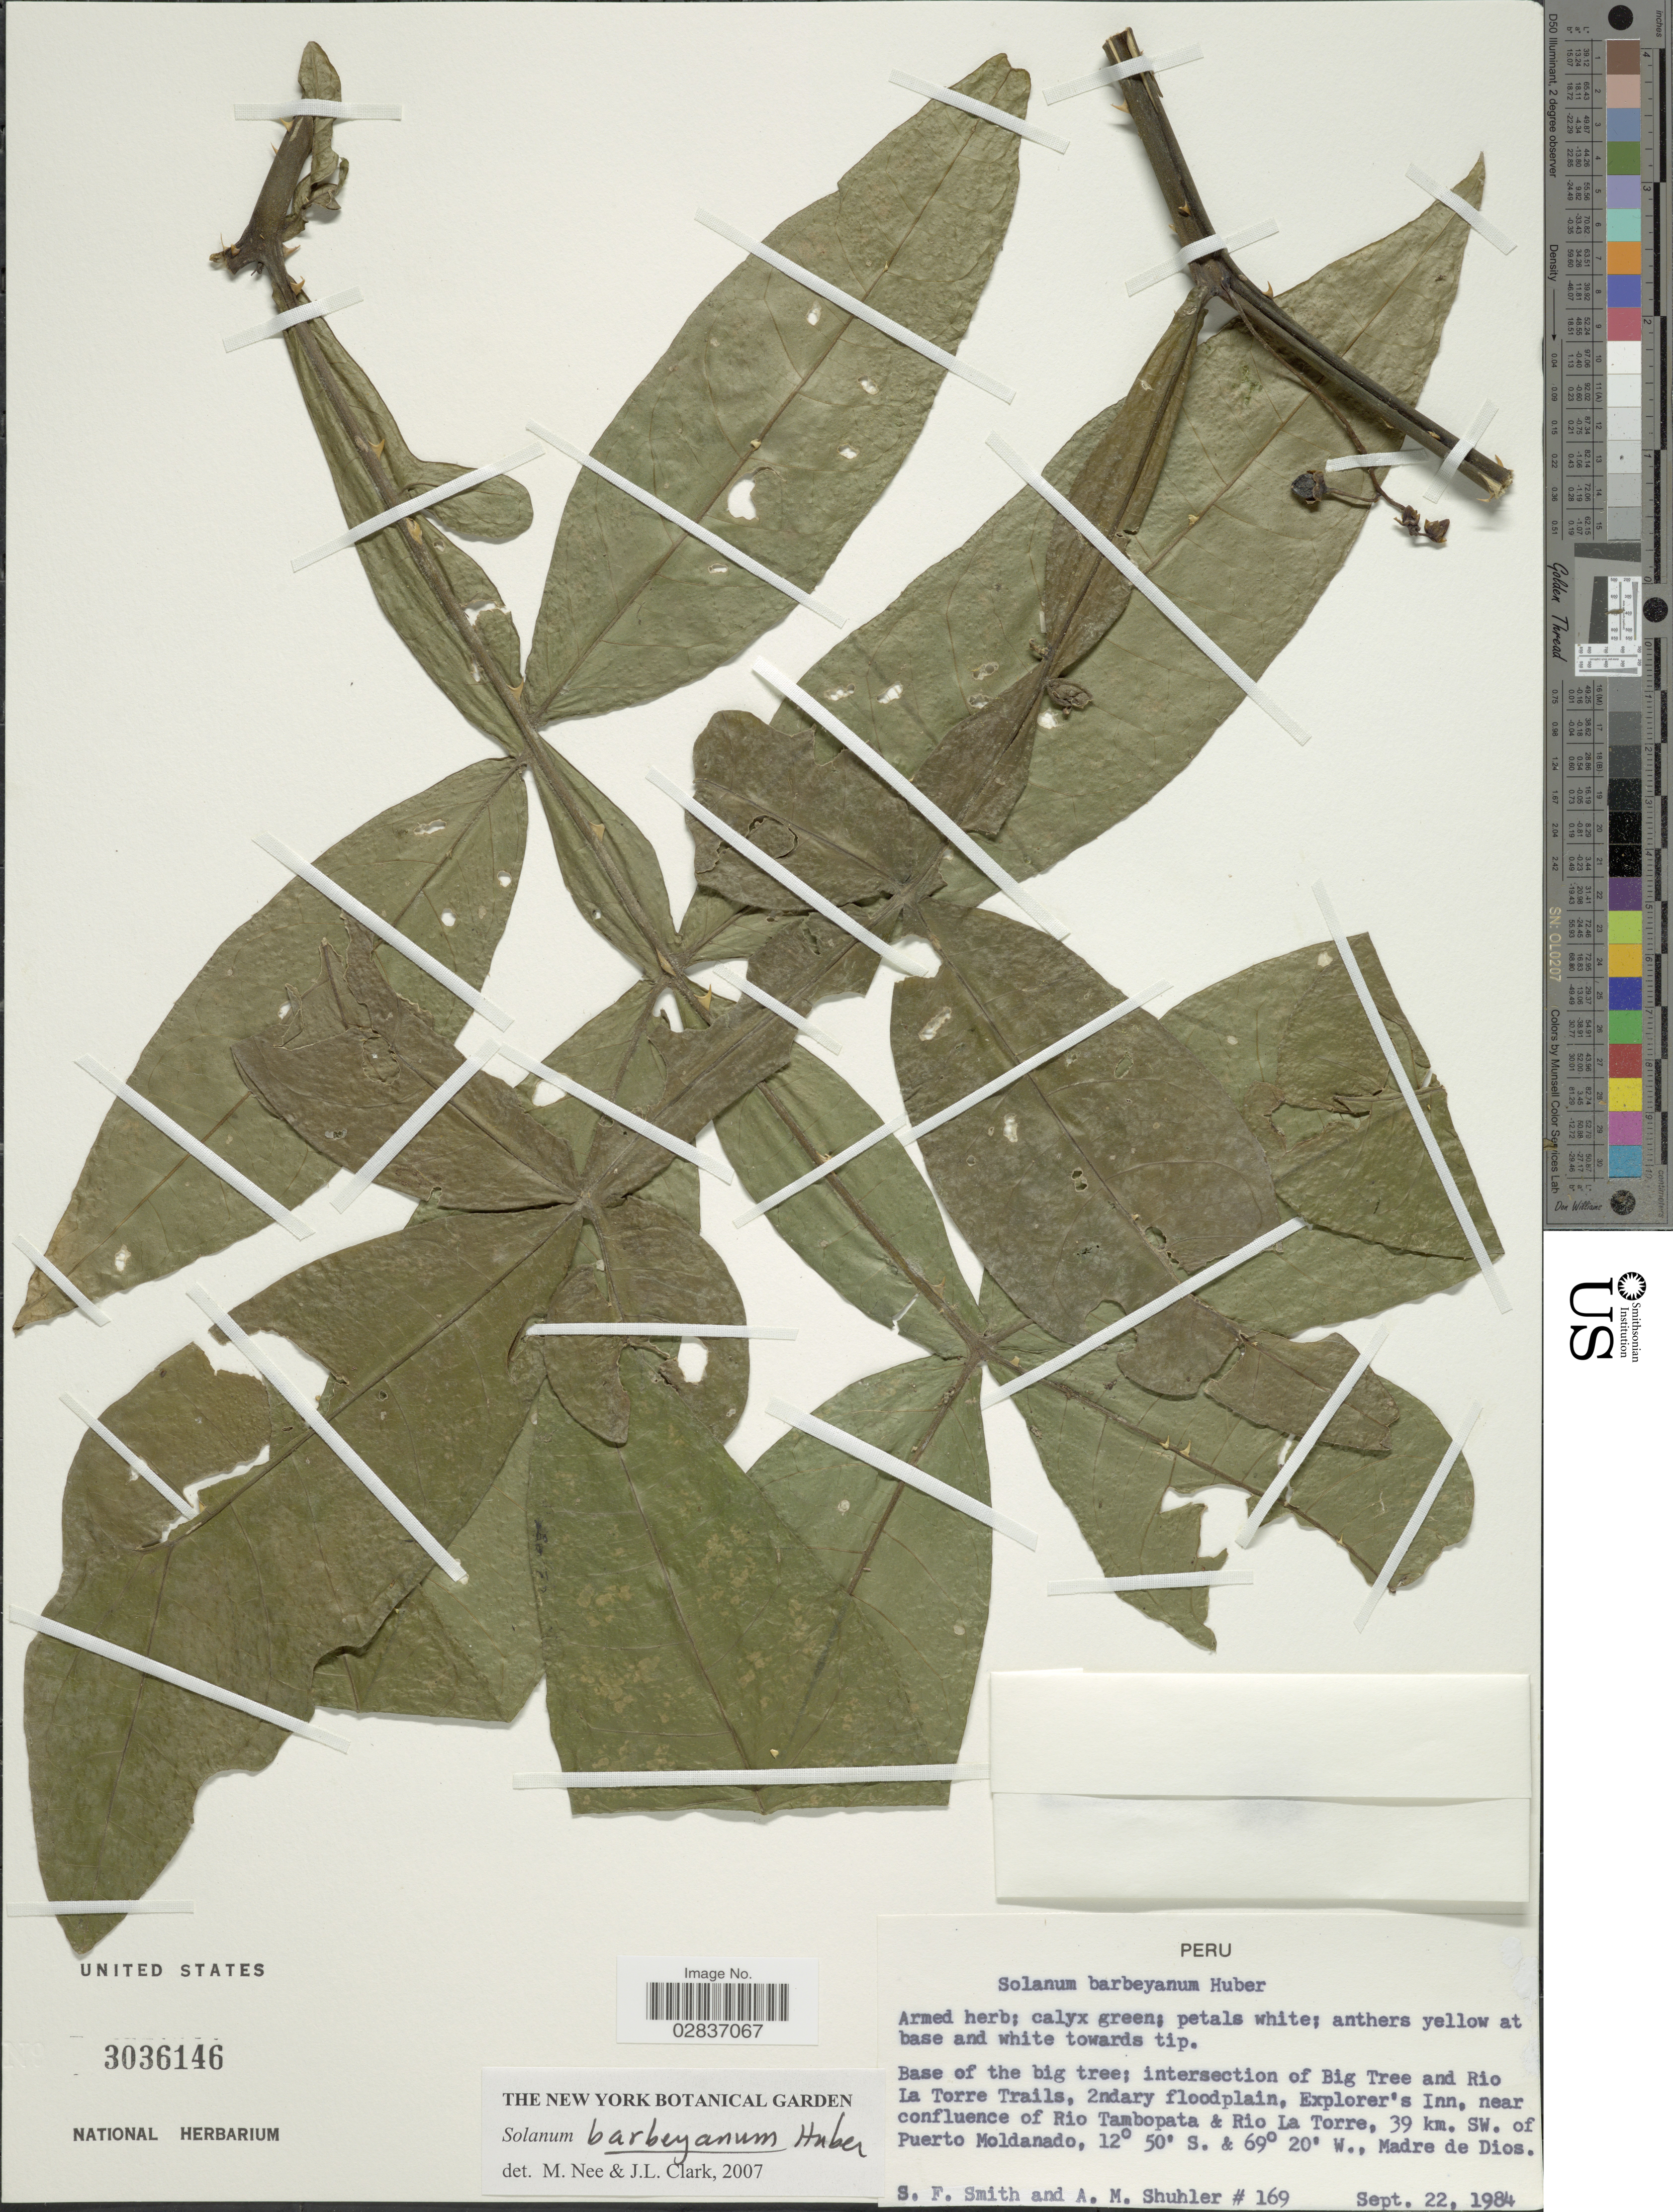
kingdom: Plantae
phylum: Tracheophyta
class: Magnoliopsida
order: Solanales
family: Solanaceae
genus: Solanum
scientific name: Solanum barbeyanum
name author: Huber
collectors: S.F. Smith & A. Shuhler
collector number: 169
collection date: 1984-09-22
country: Peru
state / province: Madre de Dios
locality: Intersection of Big Tree and Rio La Torre Trails, 2ndary floodplain, Explorer's Inn, near confluence of Rio Tambopata & Rio La Torre, 39 km. SW. of Puerto Moldanado.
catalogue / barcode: US 3036146